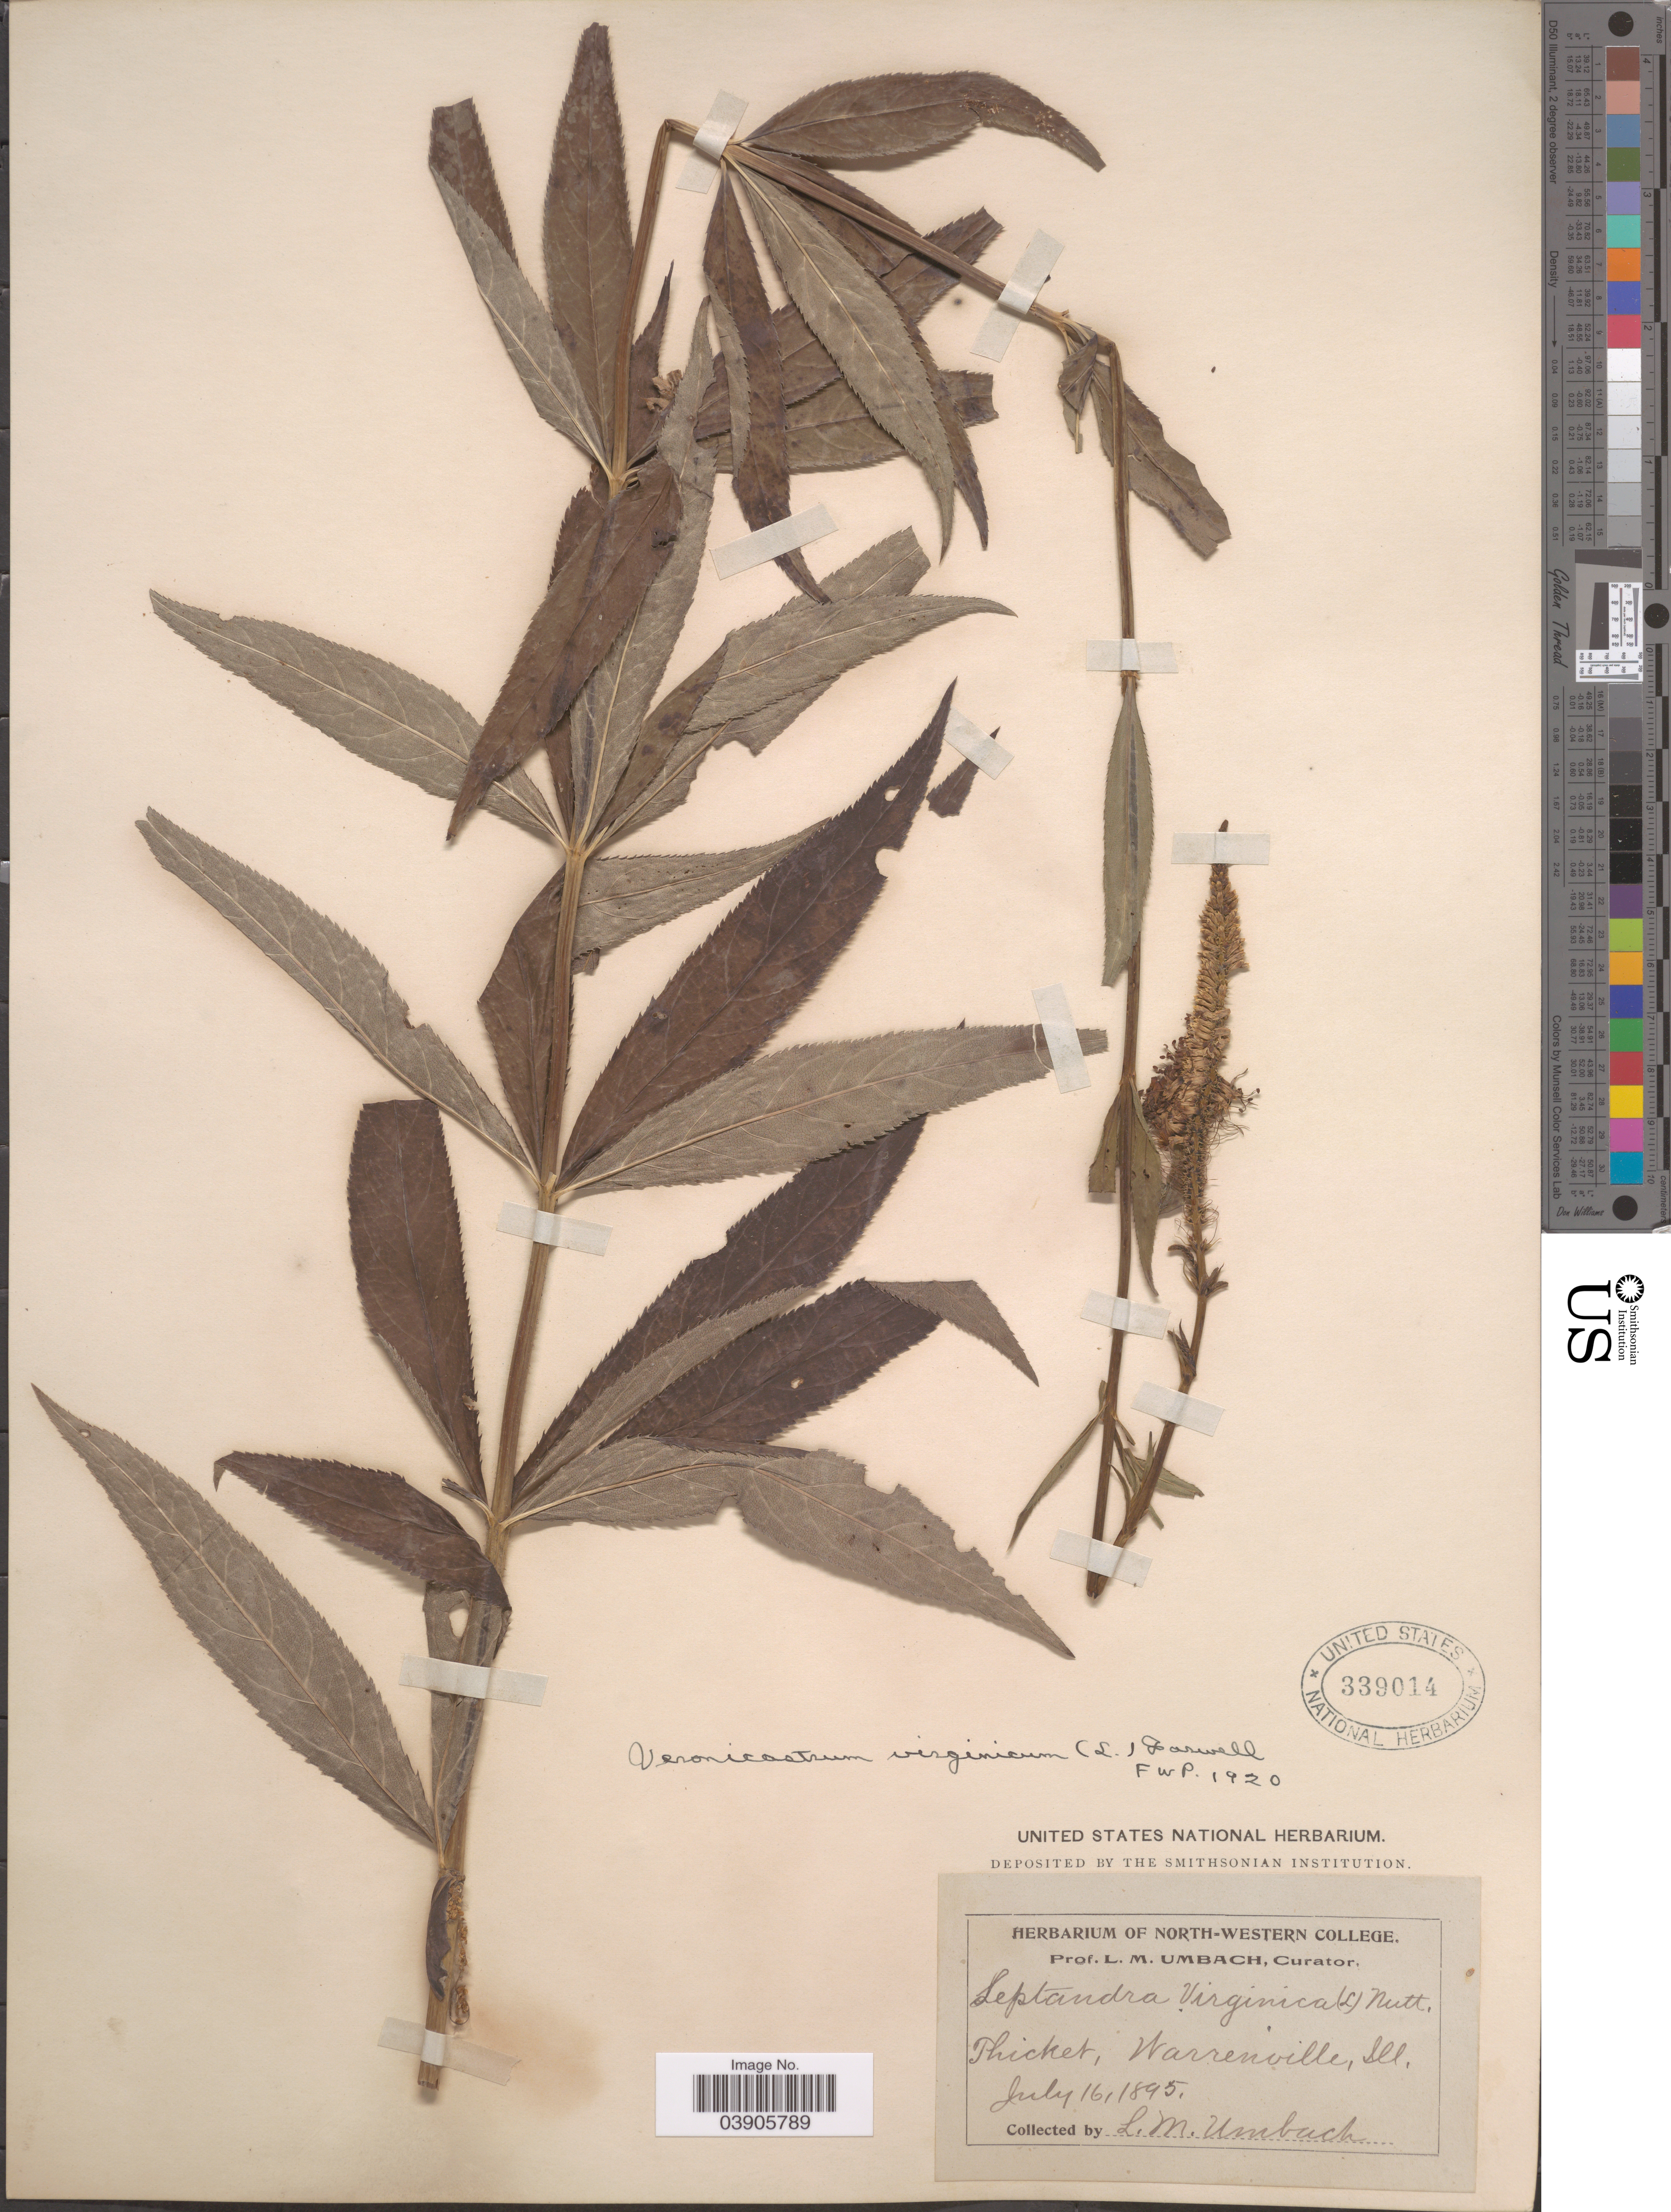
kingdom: Plantae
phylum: Tracheophyta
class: Magnoliopsida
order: Lamiales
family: Plantaginaceae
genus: Veronicastrum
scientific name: Veronicastrum virginicum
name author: (L.) Farw.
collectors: L. M. Umbach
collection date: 1895-07-16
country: United States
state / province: Illinois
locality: Thicket, Warrenville.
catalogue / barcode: US 339014